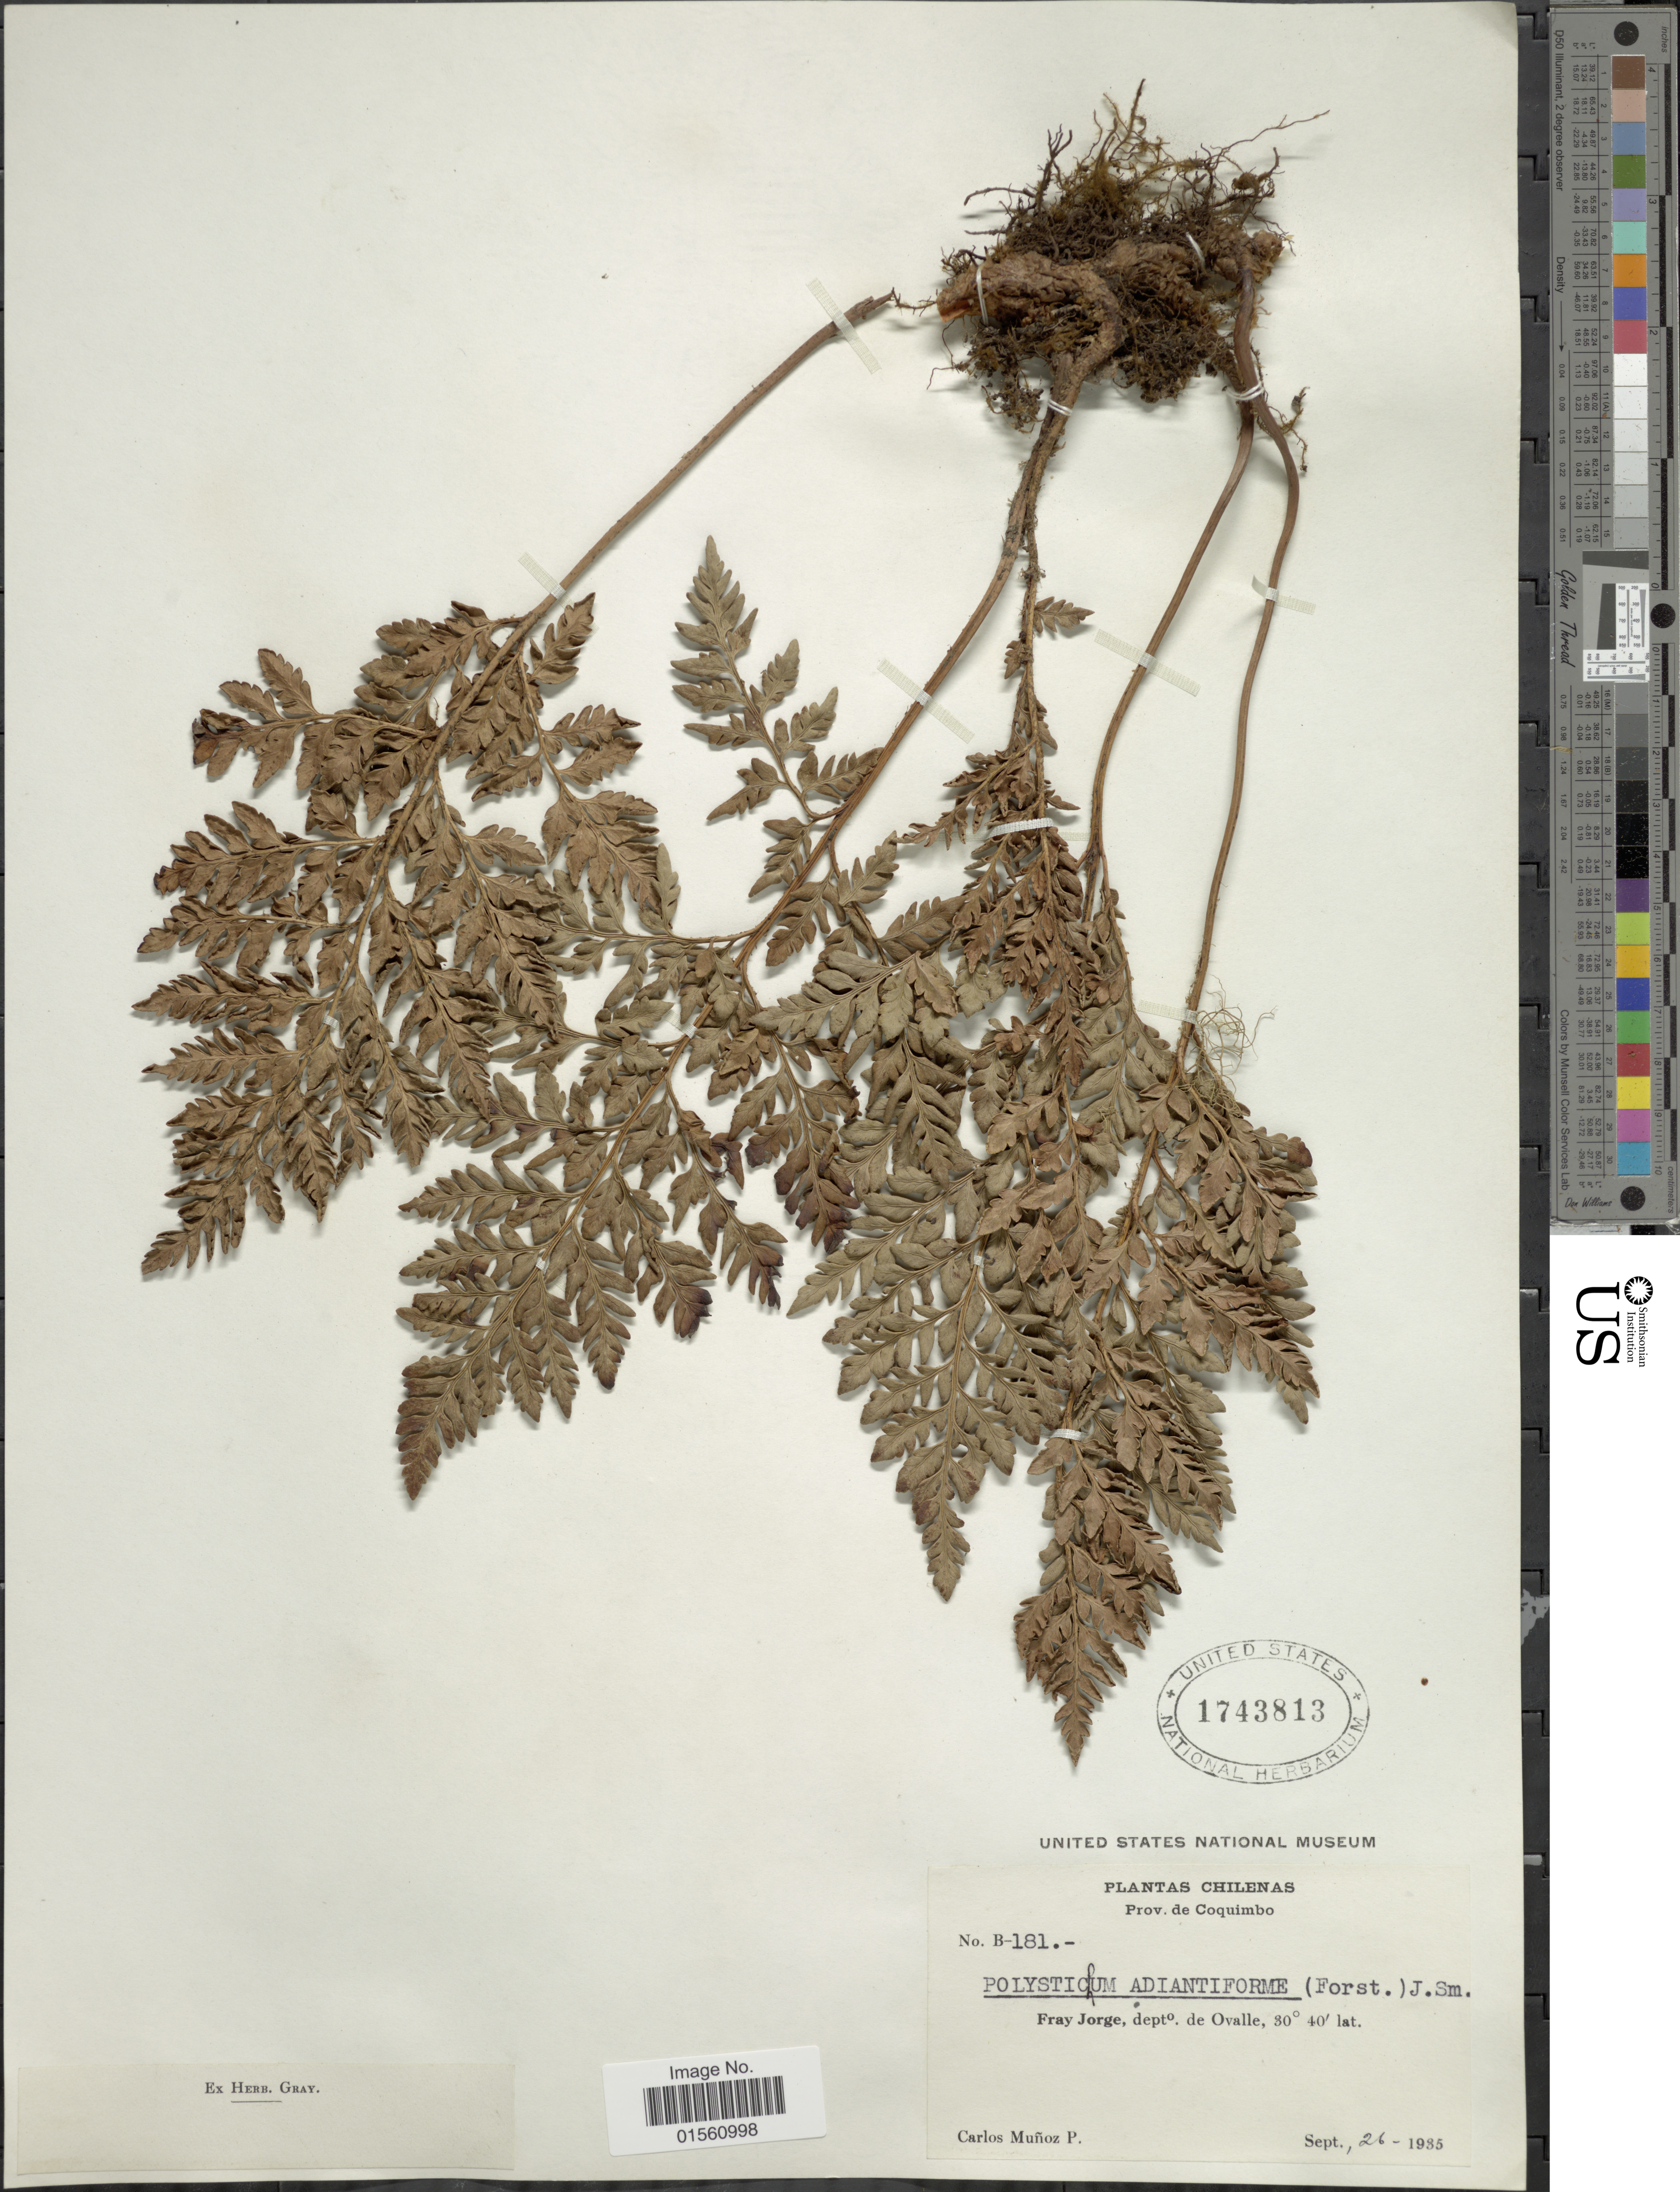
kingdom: Plantae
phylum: Tracheophyta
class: Polypodiopsida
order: Polypodiales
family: Dryopteridaceae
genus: Rumohra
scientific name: Rumohra adiantiformis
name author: (G. Forst.) Ching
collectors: C. Muñoz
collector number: B-181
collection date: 1935-09-26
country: Chile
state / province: Coquimbo (IV)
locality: Chilenas, Prov. de Coquimbo, Fray Jorge, dept°, de Ovalle, 30° 40' lat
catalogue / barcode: US 1743813